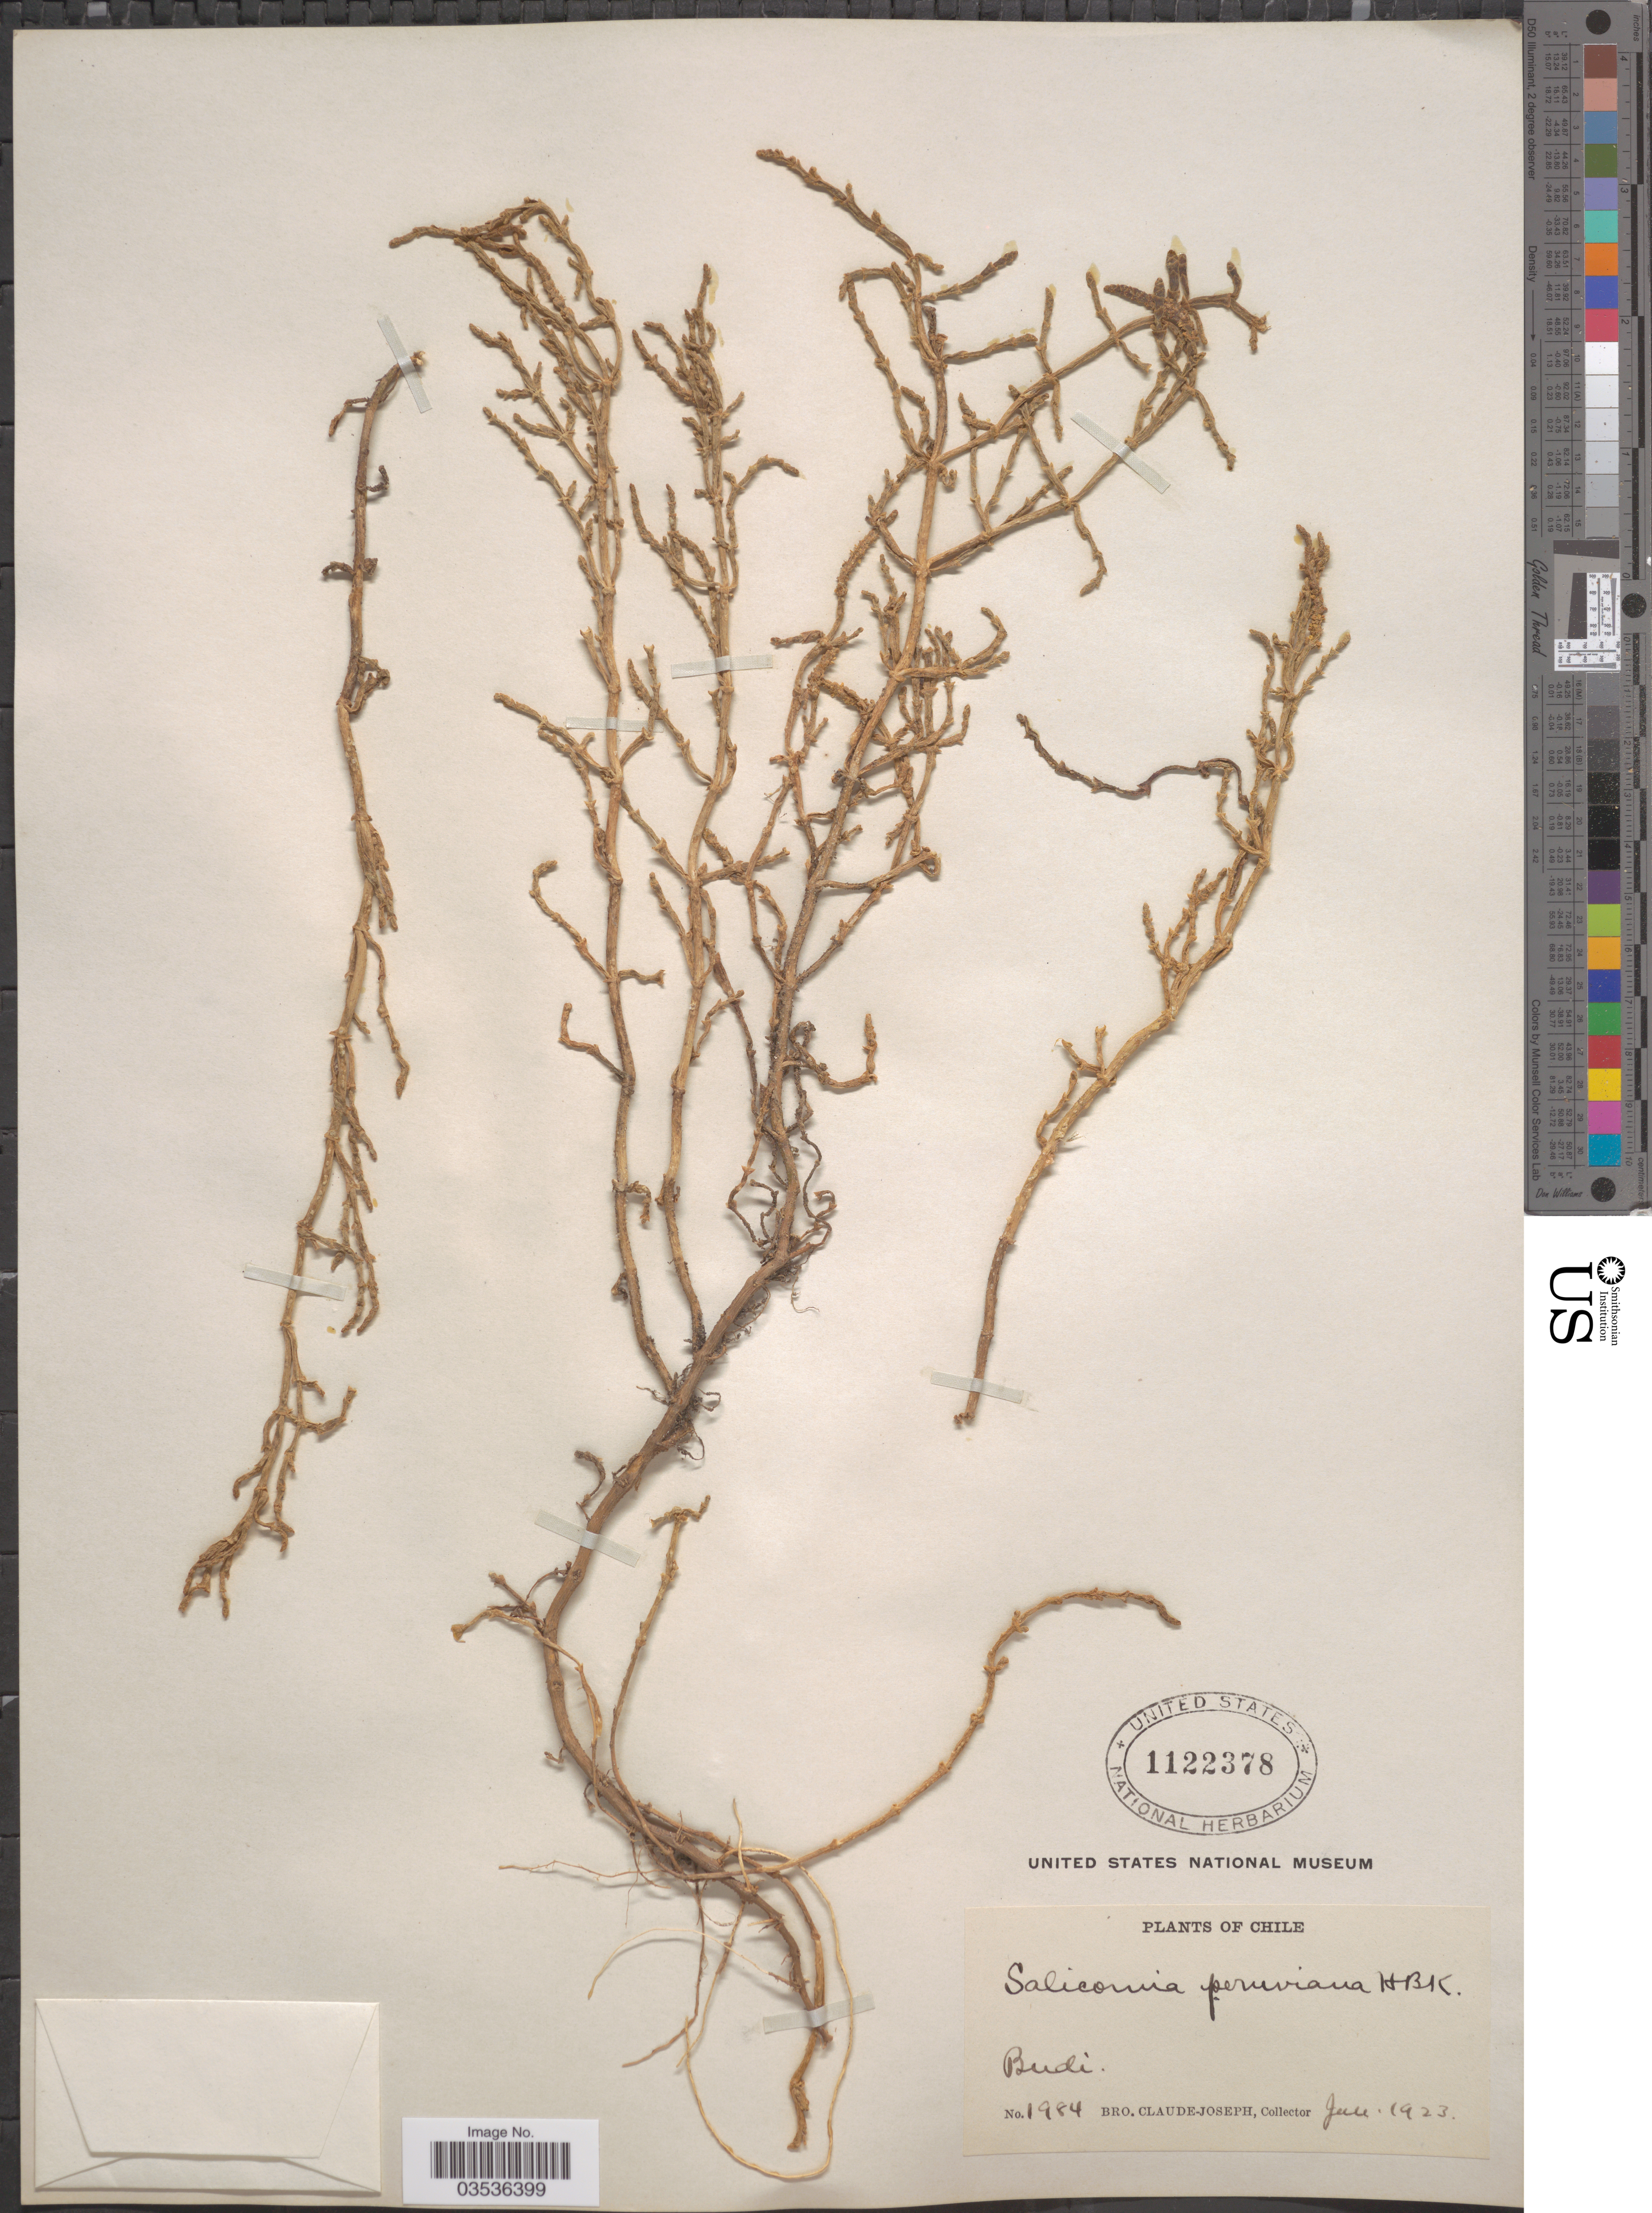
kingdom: Plantae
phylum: Tracheophyta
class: Magnoliopsida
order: Caryophyllales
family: Amaranthaceae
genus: Salicornia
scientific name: Salicornia fruticosa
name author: (L.) L.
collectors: Bro. Claude-Joseph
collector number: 1984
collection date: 1923-01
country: Chile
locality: Budi.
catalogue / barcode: US 1122378